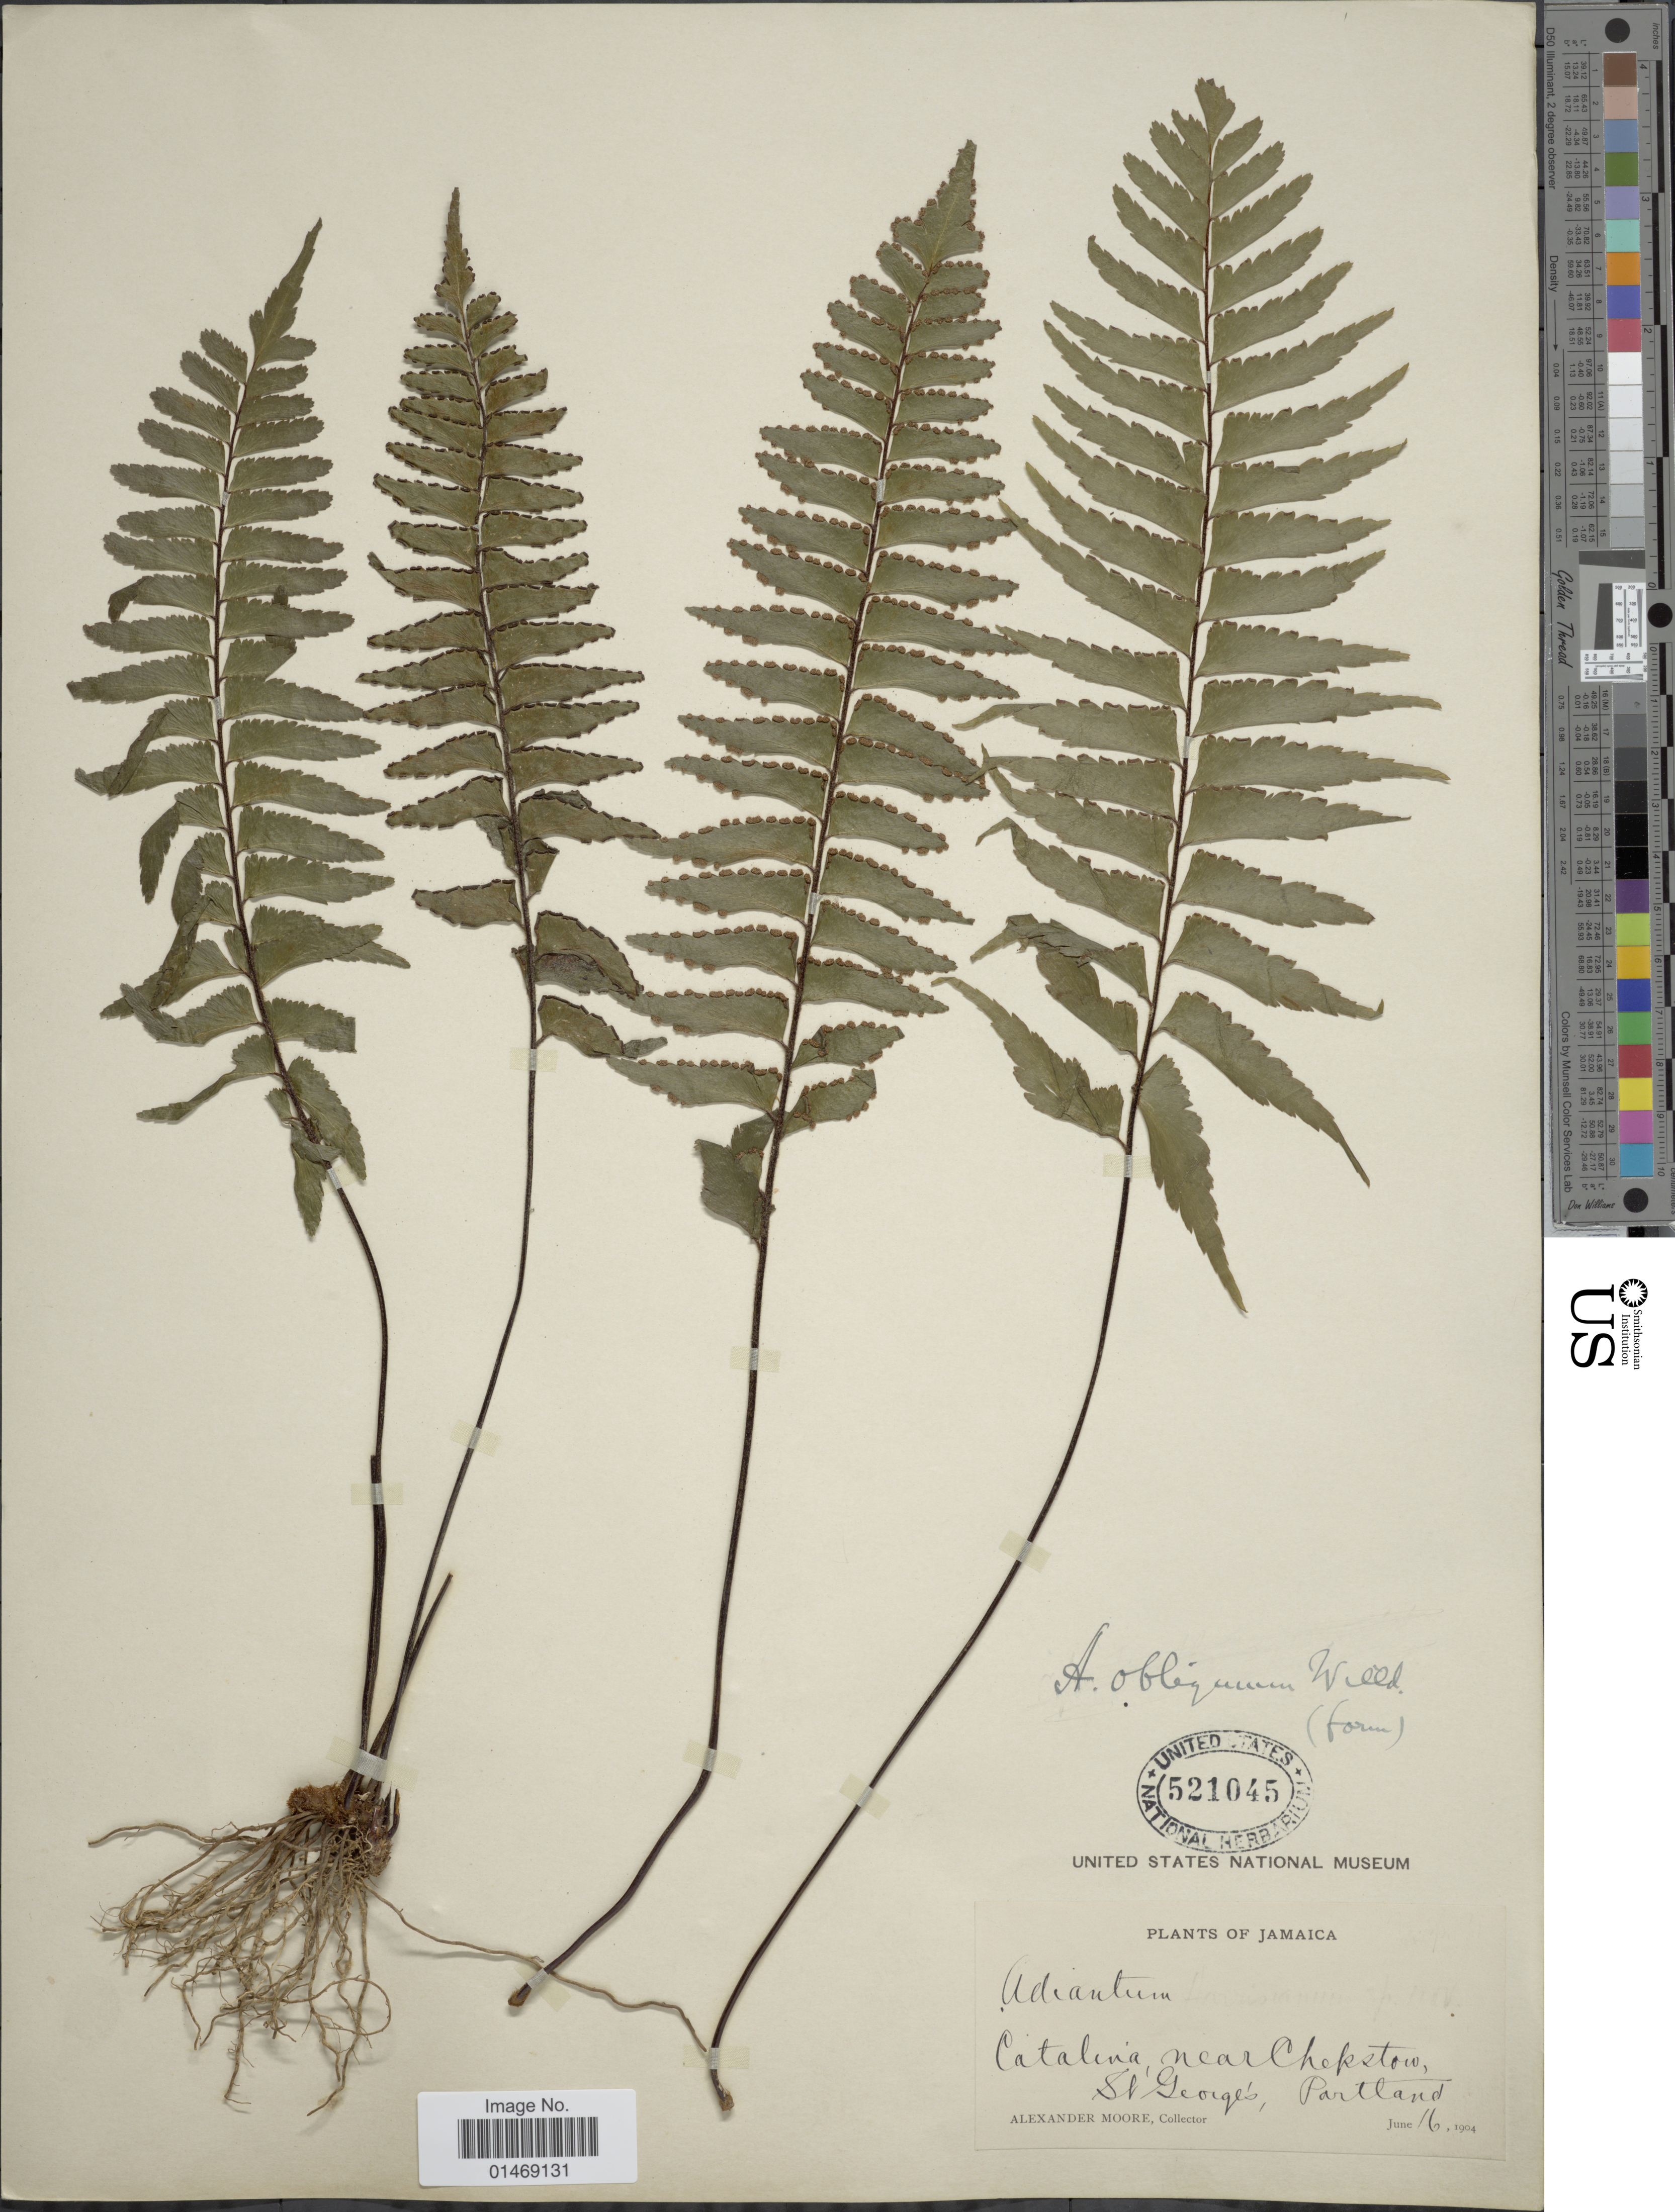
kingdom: Plantae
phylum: Tracheophyta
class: Polypodiopsida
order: Polypodiales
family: Pteridaceae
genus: Adiantum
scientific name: Adiantum obliquum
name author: Willd.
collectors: A. Moore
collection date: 1904-06-16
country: Jamaica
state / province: Portland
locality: Catalina, near Chepstow, St Georges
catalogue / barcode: US 521045